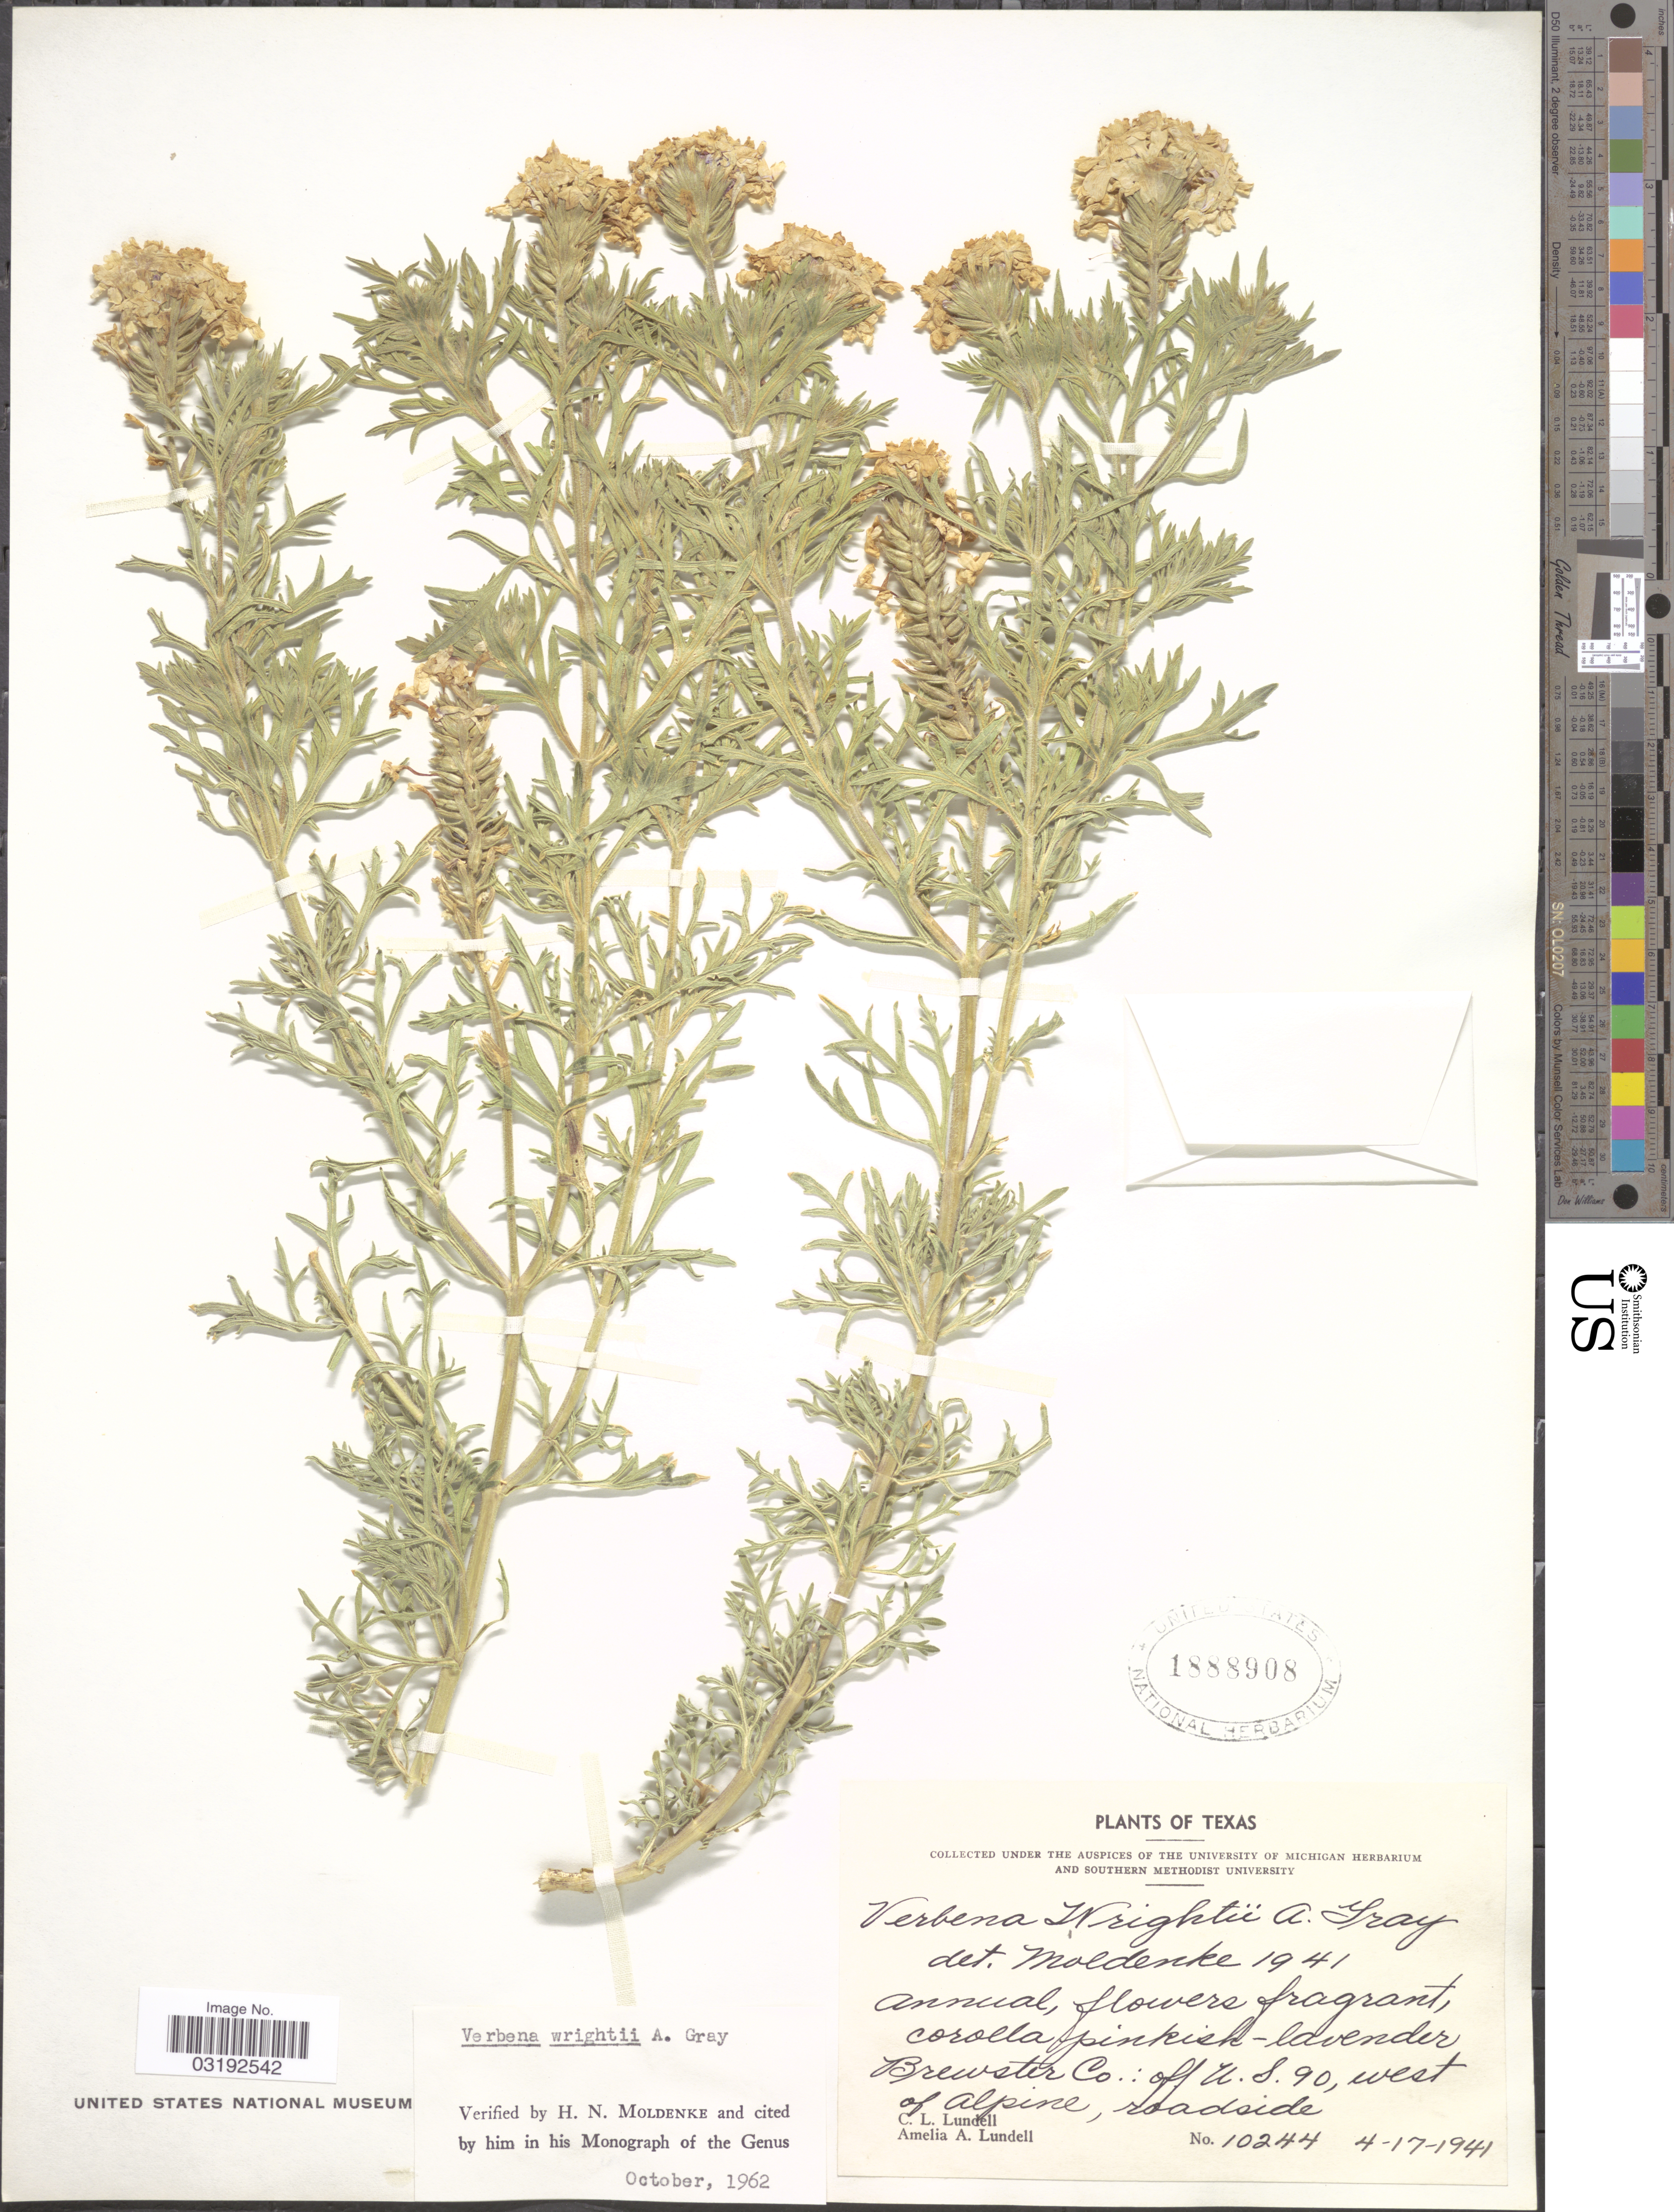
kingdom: Plantae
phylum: Tracheophyta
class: Magnoliopsida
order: Lamiales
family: Verbenaceae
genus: Verbena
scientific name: Verbena wrightii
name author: A. Gray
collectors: C. L. Lundell & A. A. Lundell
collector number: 10244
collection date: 1941-04-17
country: United States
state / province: Texas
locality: Brewster Co.: off U.S. 90, west of Alpine, roadside.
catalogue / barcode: US 1888908